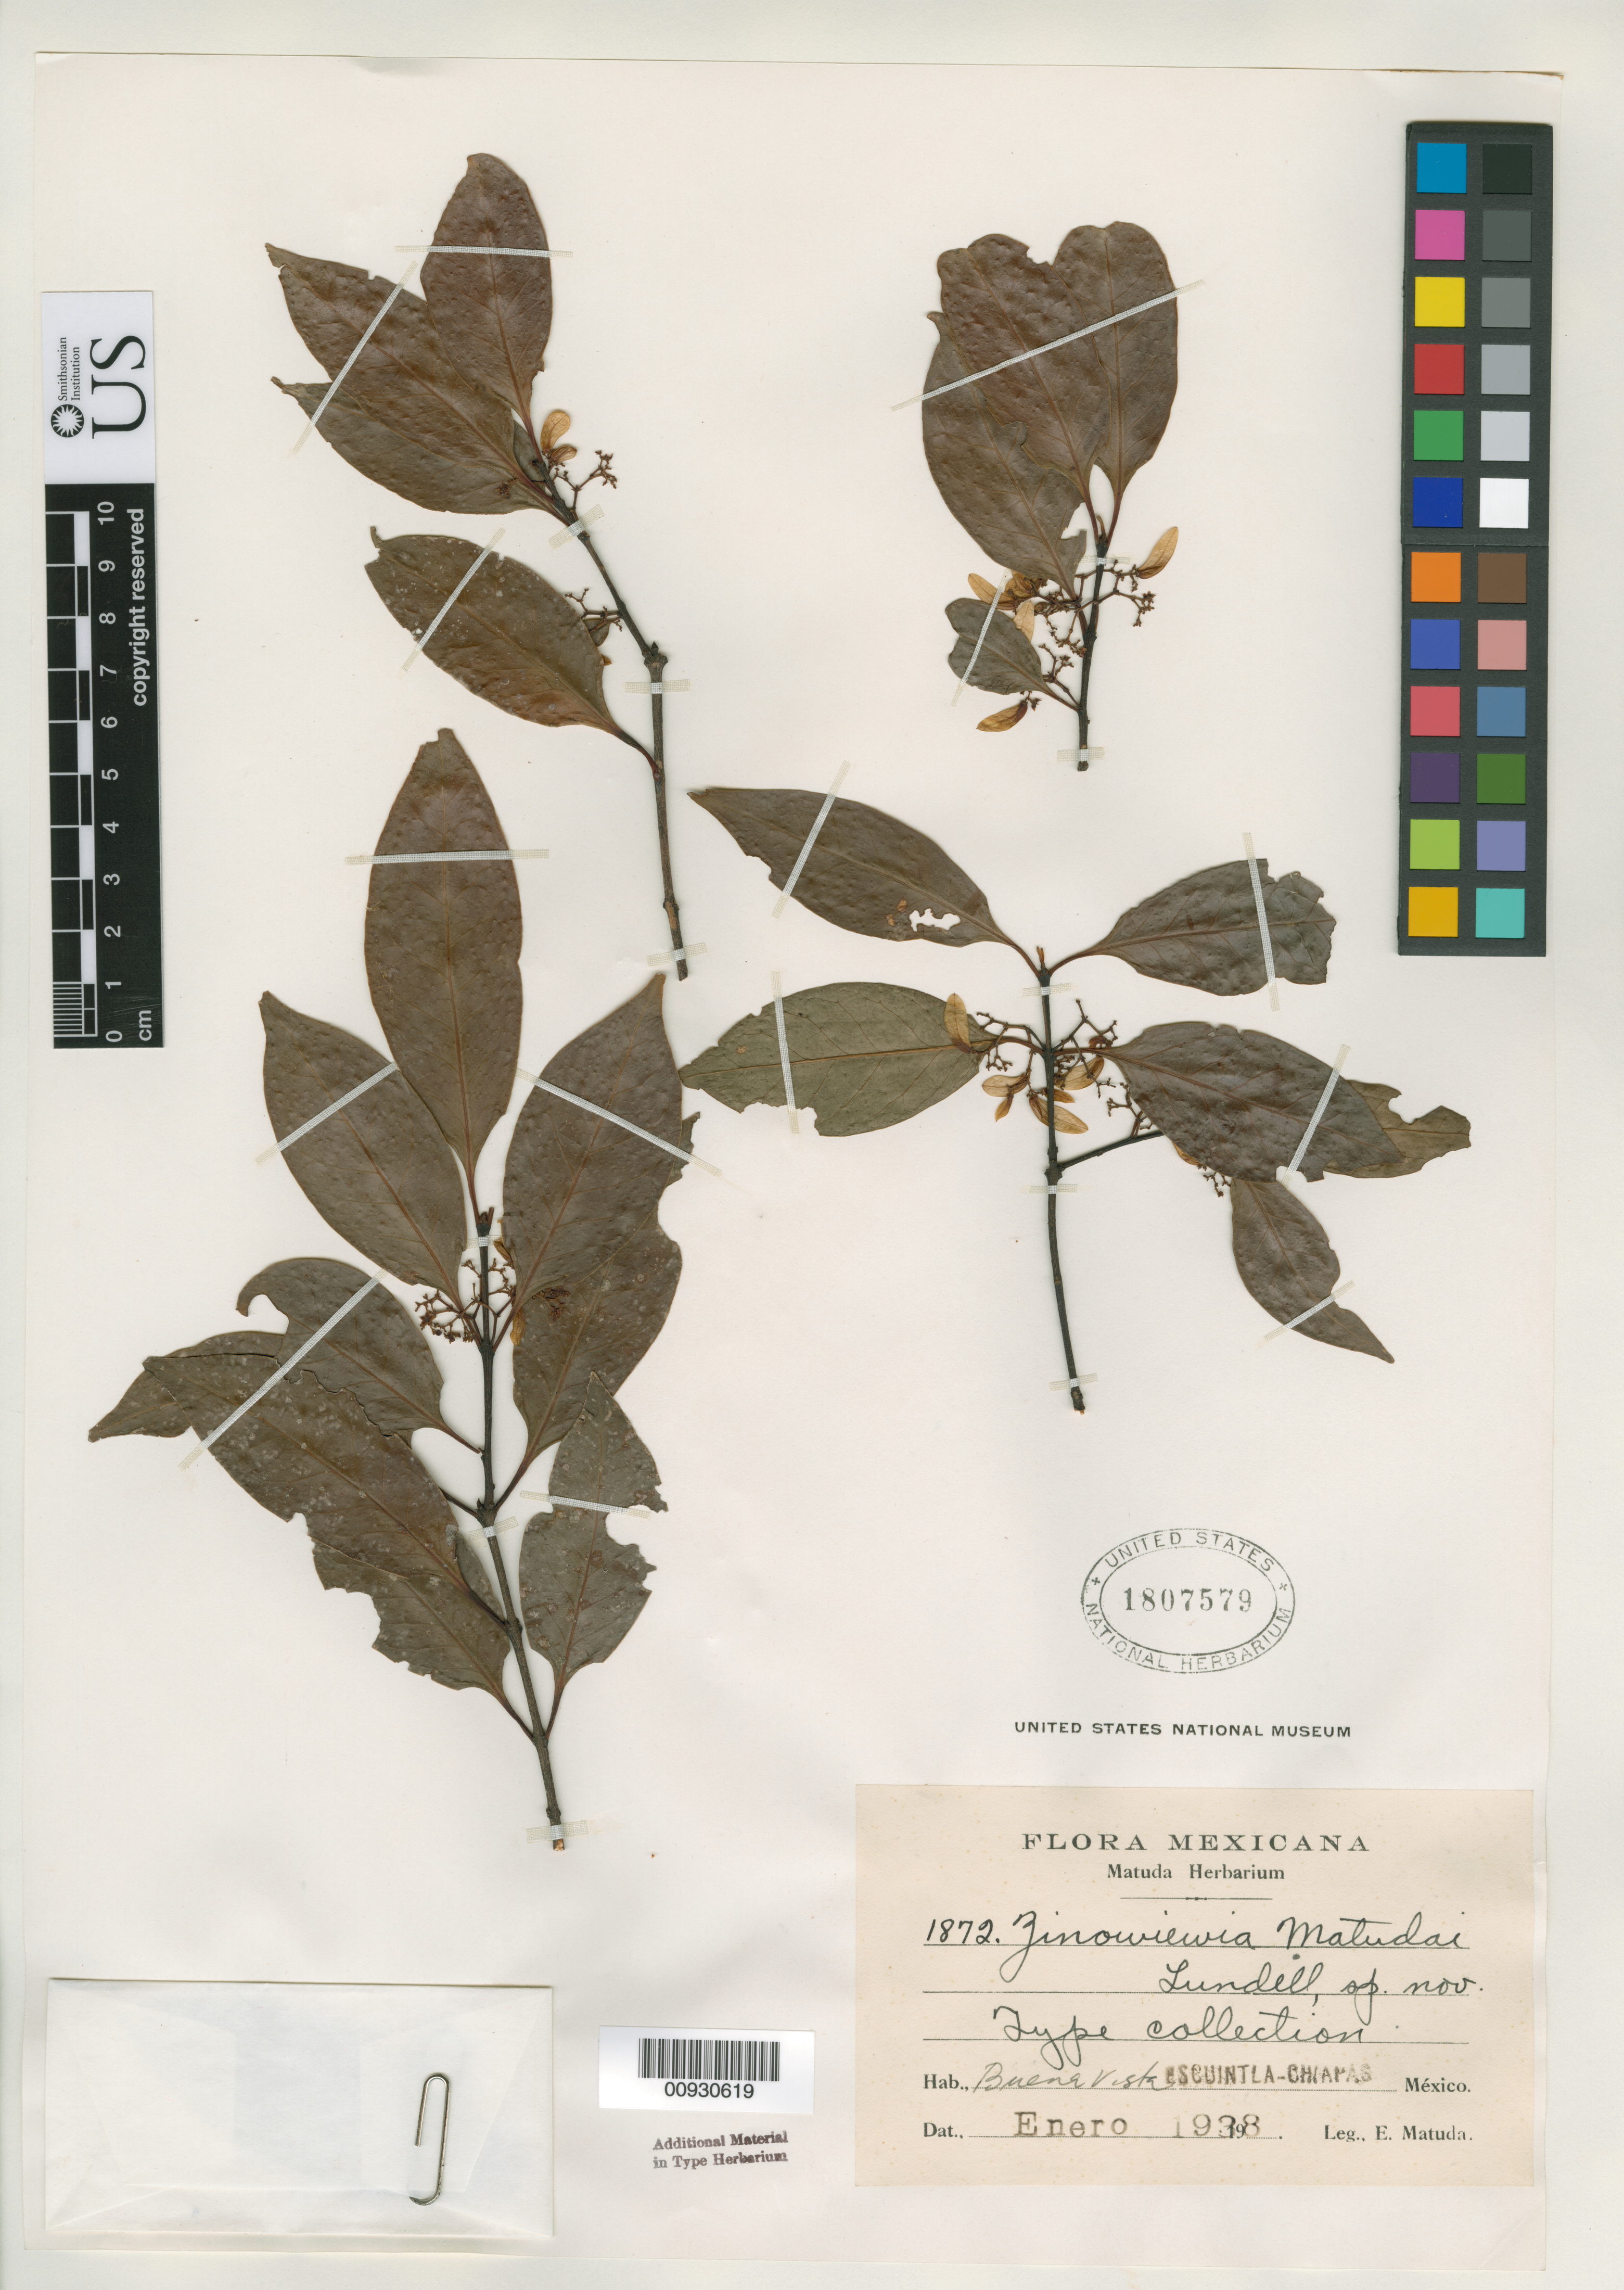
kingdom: Plantae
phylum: Tracheophyta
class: Magnoliopsida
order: Celastrales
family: Celastraceae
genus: Zinowiewia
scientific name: Zinowiewia matudae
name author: Lundell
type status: Isotype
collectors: E. Matuda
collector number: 1872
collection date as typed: Jan 1938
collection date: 1938-01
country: Mexico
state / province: Chiapas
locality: Buenavista, Escuintla.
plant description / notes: Specific epithet published as "matudai".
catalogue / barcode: US 1807579